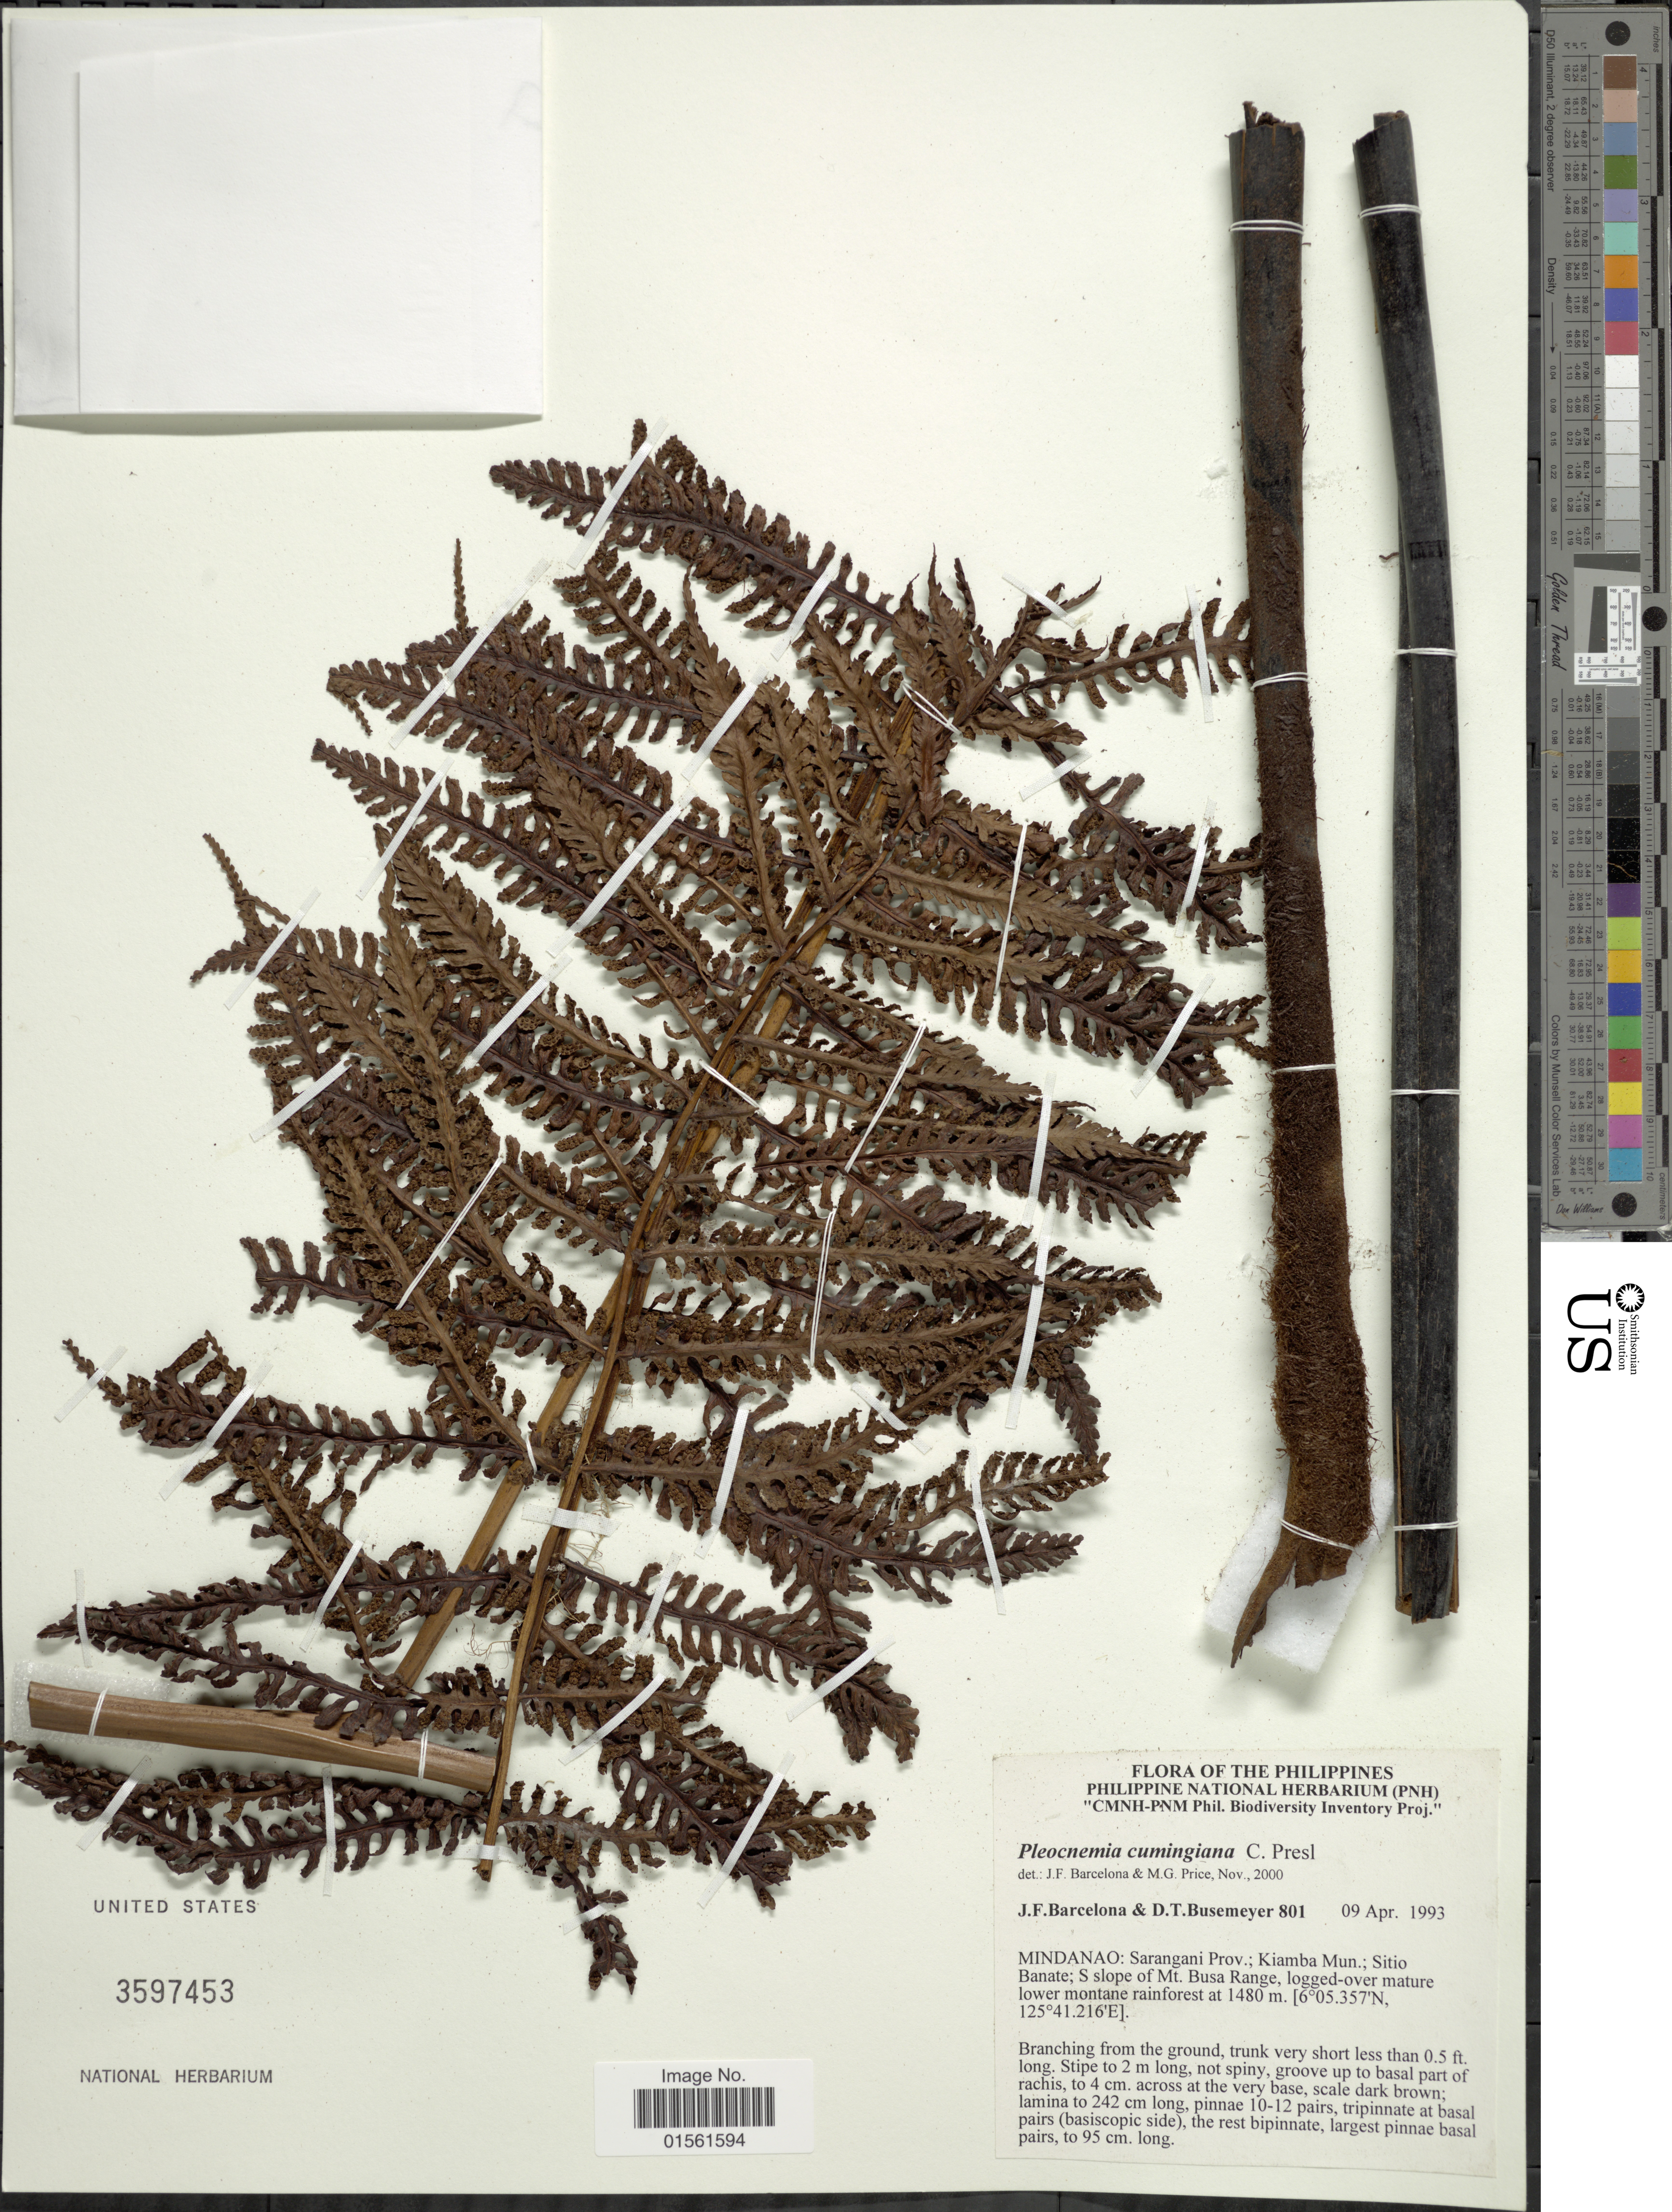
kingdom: Plantae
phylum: Tracheophyta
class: Polypodiopsida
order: Polypodiales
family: Dryopteridaceae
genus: Pleocnemia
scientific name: Pleocnemia cumingiana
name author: C. Presl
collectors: J. F. Barcelona & D. Busemeyer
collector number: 801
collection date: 1993-04-09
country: Philippines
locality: Mindanao: Sarangani Prov.; Kiamba Mun.; Sitio Banate, S slope of Mt. Busa Range, logged over mature montane rainforest.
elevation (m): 1480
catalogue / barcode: US 3597453